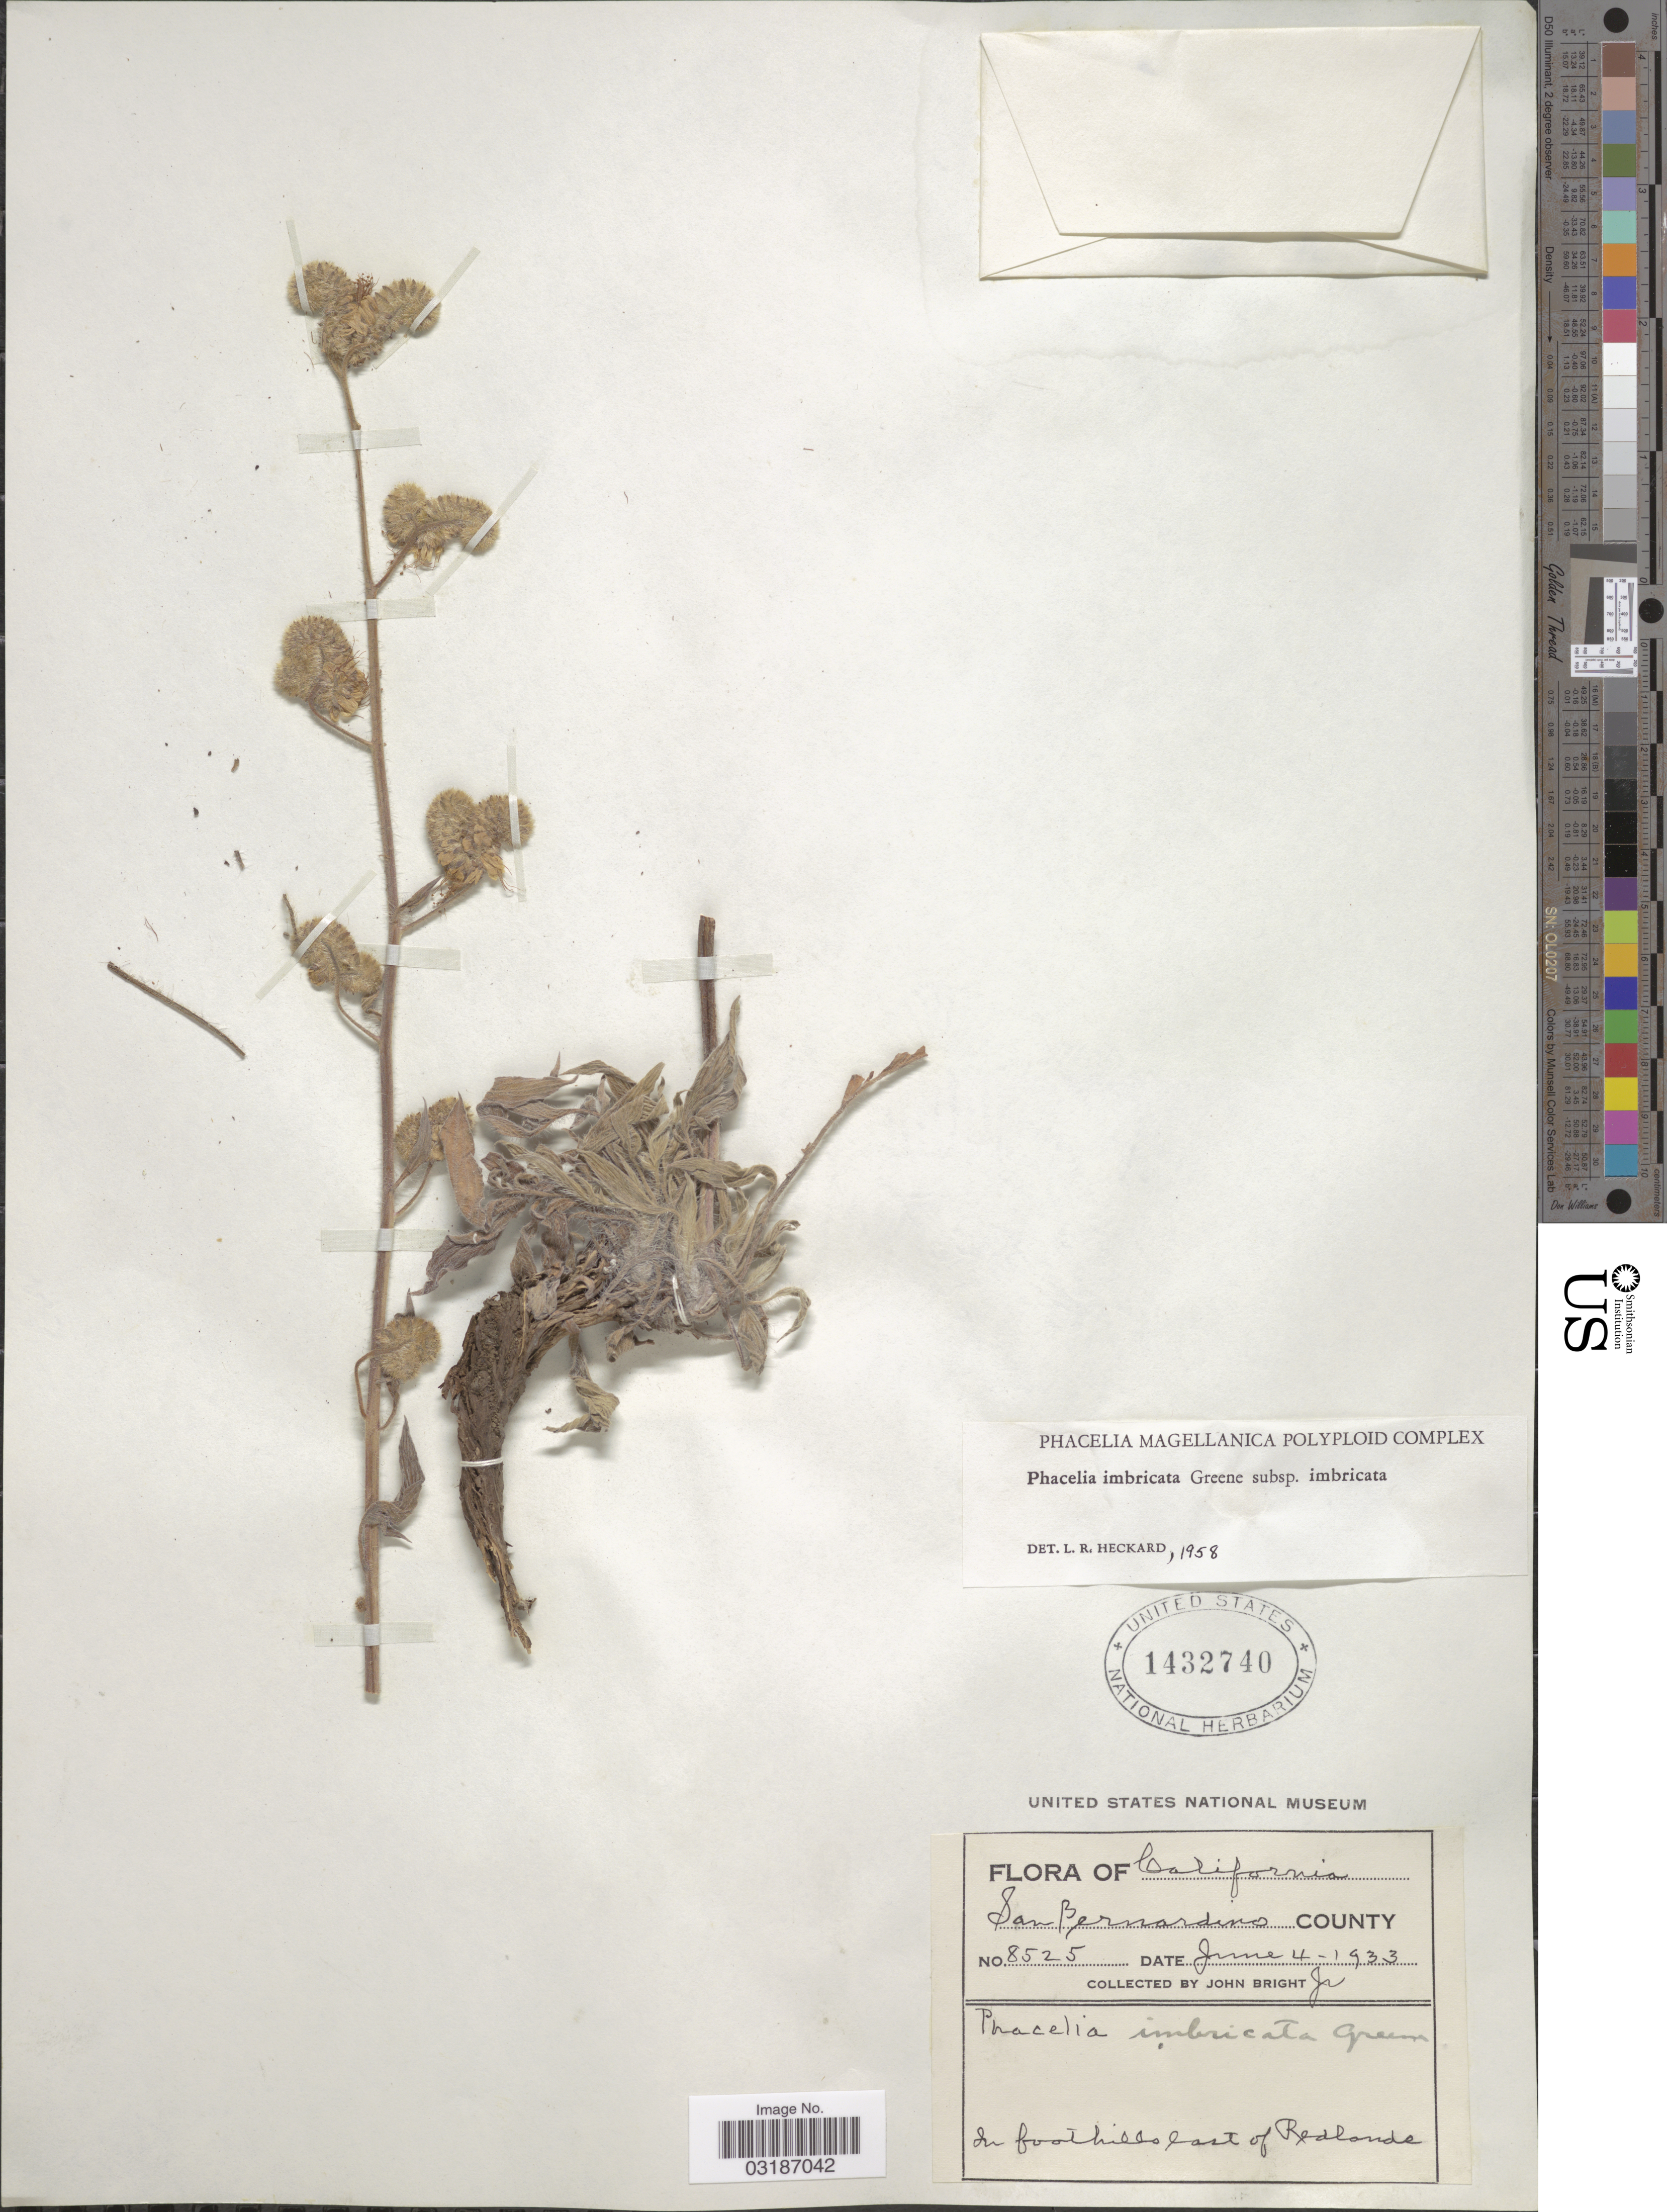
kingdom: Plantae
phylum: Tracheophyta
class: Magnoliopsida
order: Boraginales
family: Hydrophyllaceae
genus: Phacelia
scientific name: Phacelia imbricata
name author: Greene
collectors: J. Bright Jr.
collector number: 8525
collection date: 1933-06-04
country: United States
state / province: California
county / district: San Bernardino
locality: San Bernardino County. In foothills east of Redlands.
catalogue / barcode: US 1432740